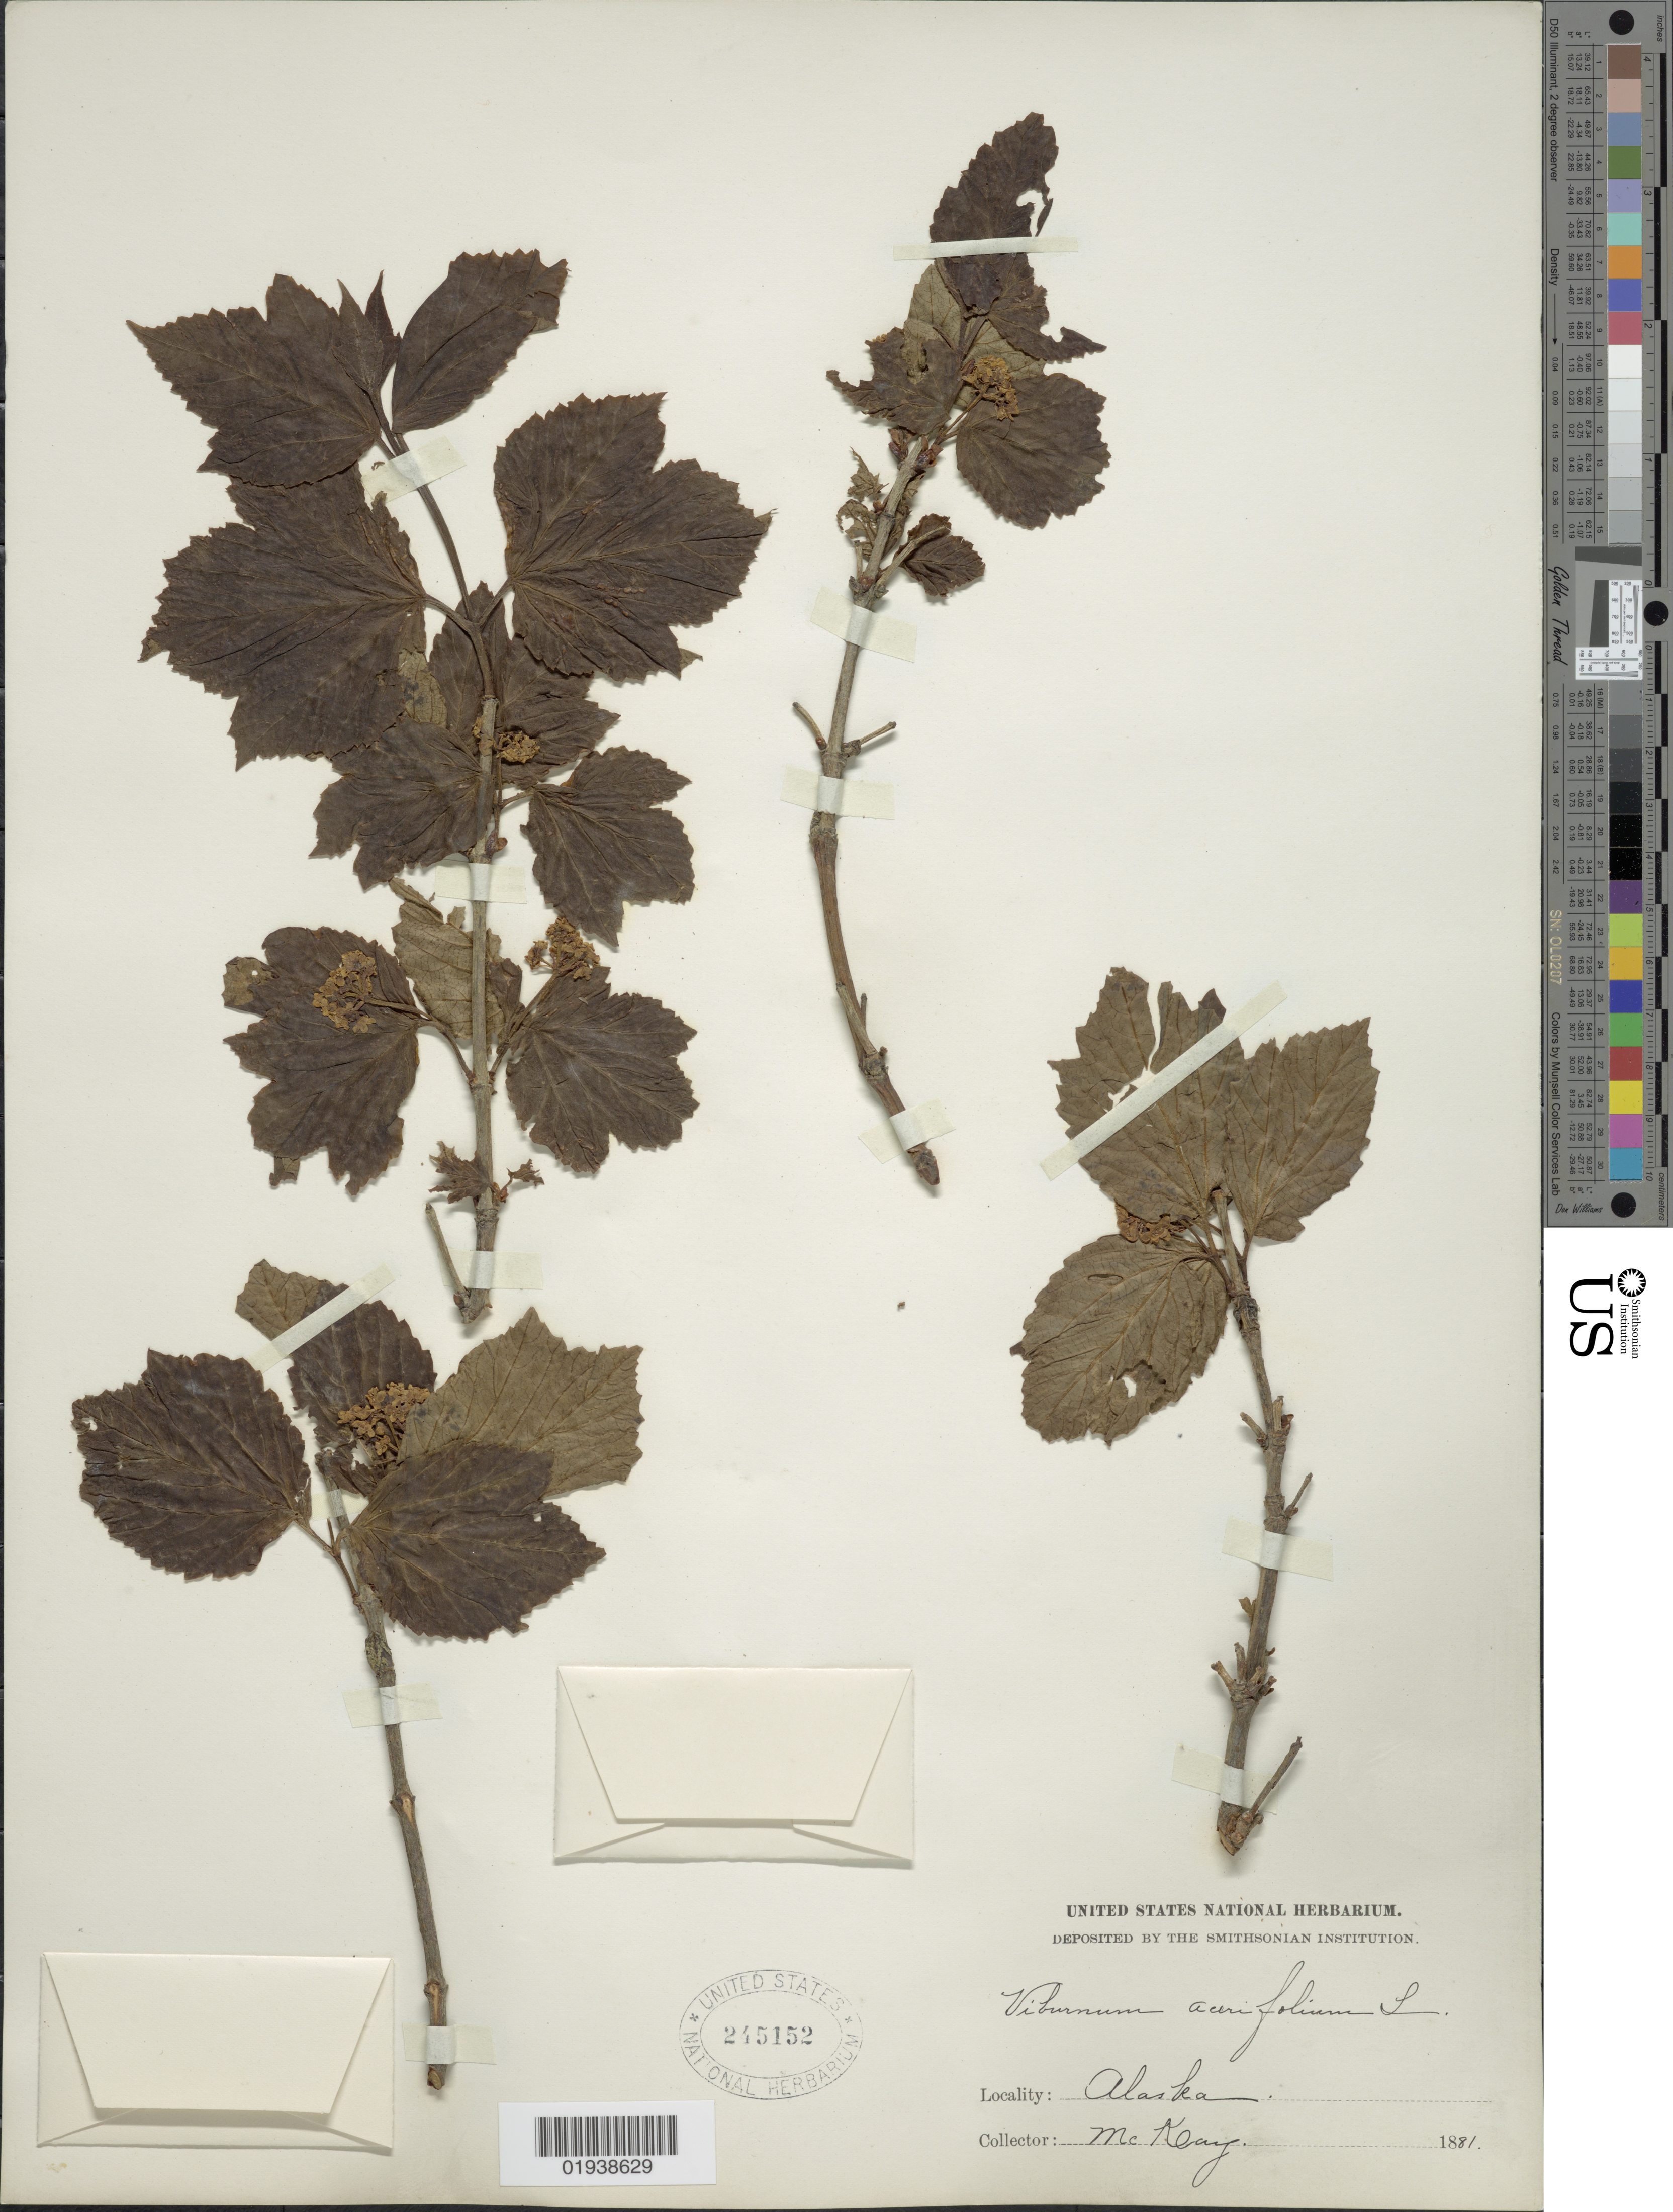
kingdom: Plantae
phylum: Tracheophyta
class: Magnoliopsida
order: Dipsacales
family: Viburnaceae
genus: Viburnum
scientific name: Viburnum edule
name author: (Michx.) Raf.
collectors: -. McKay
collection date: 1881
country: United States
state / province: Alaska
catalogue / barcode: US 245152